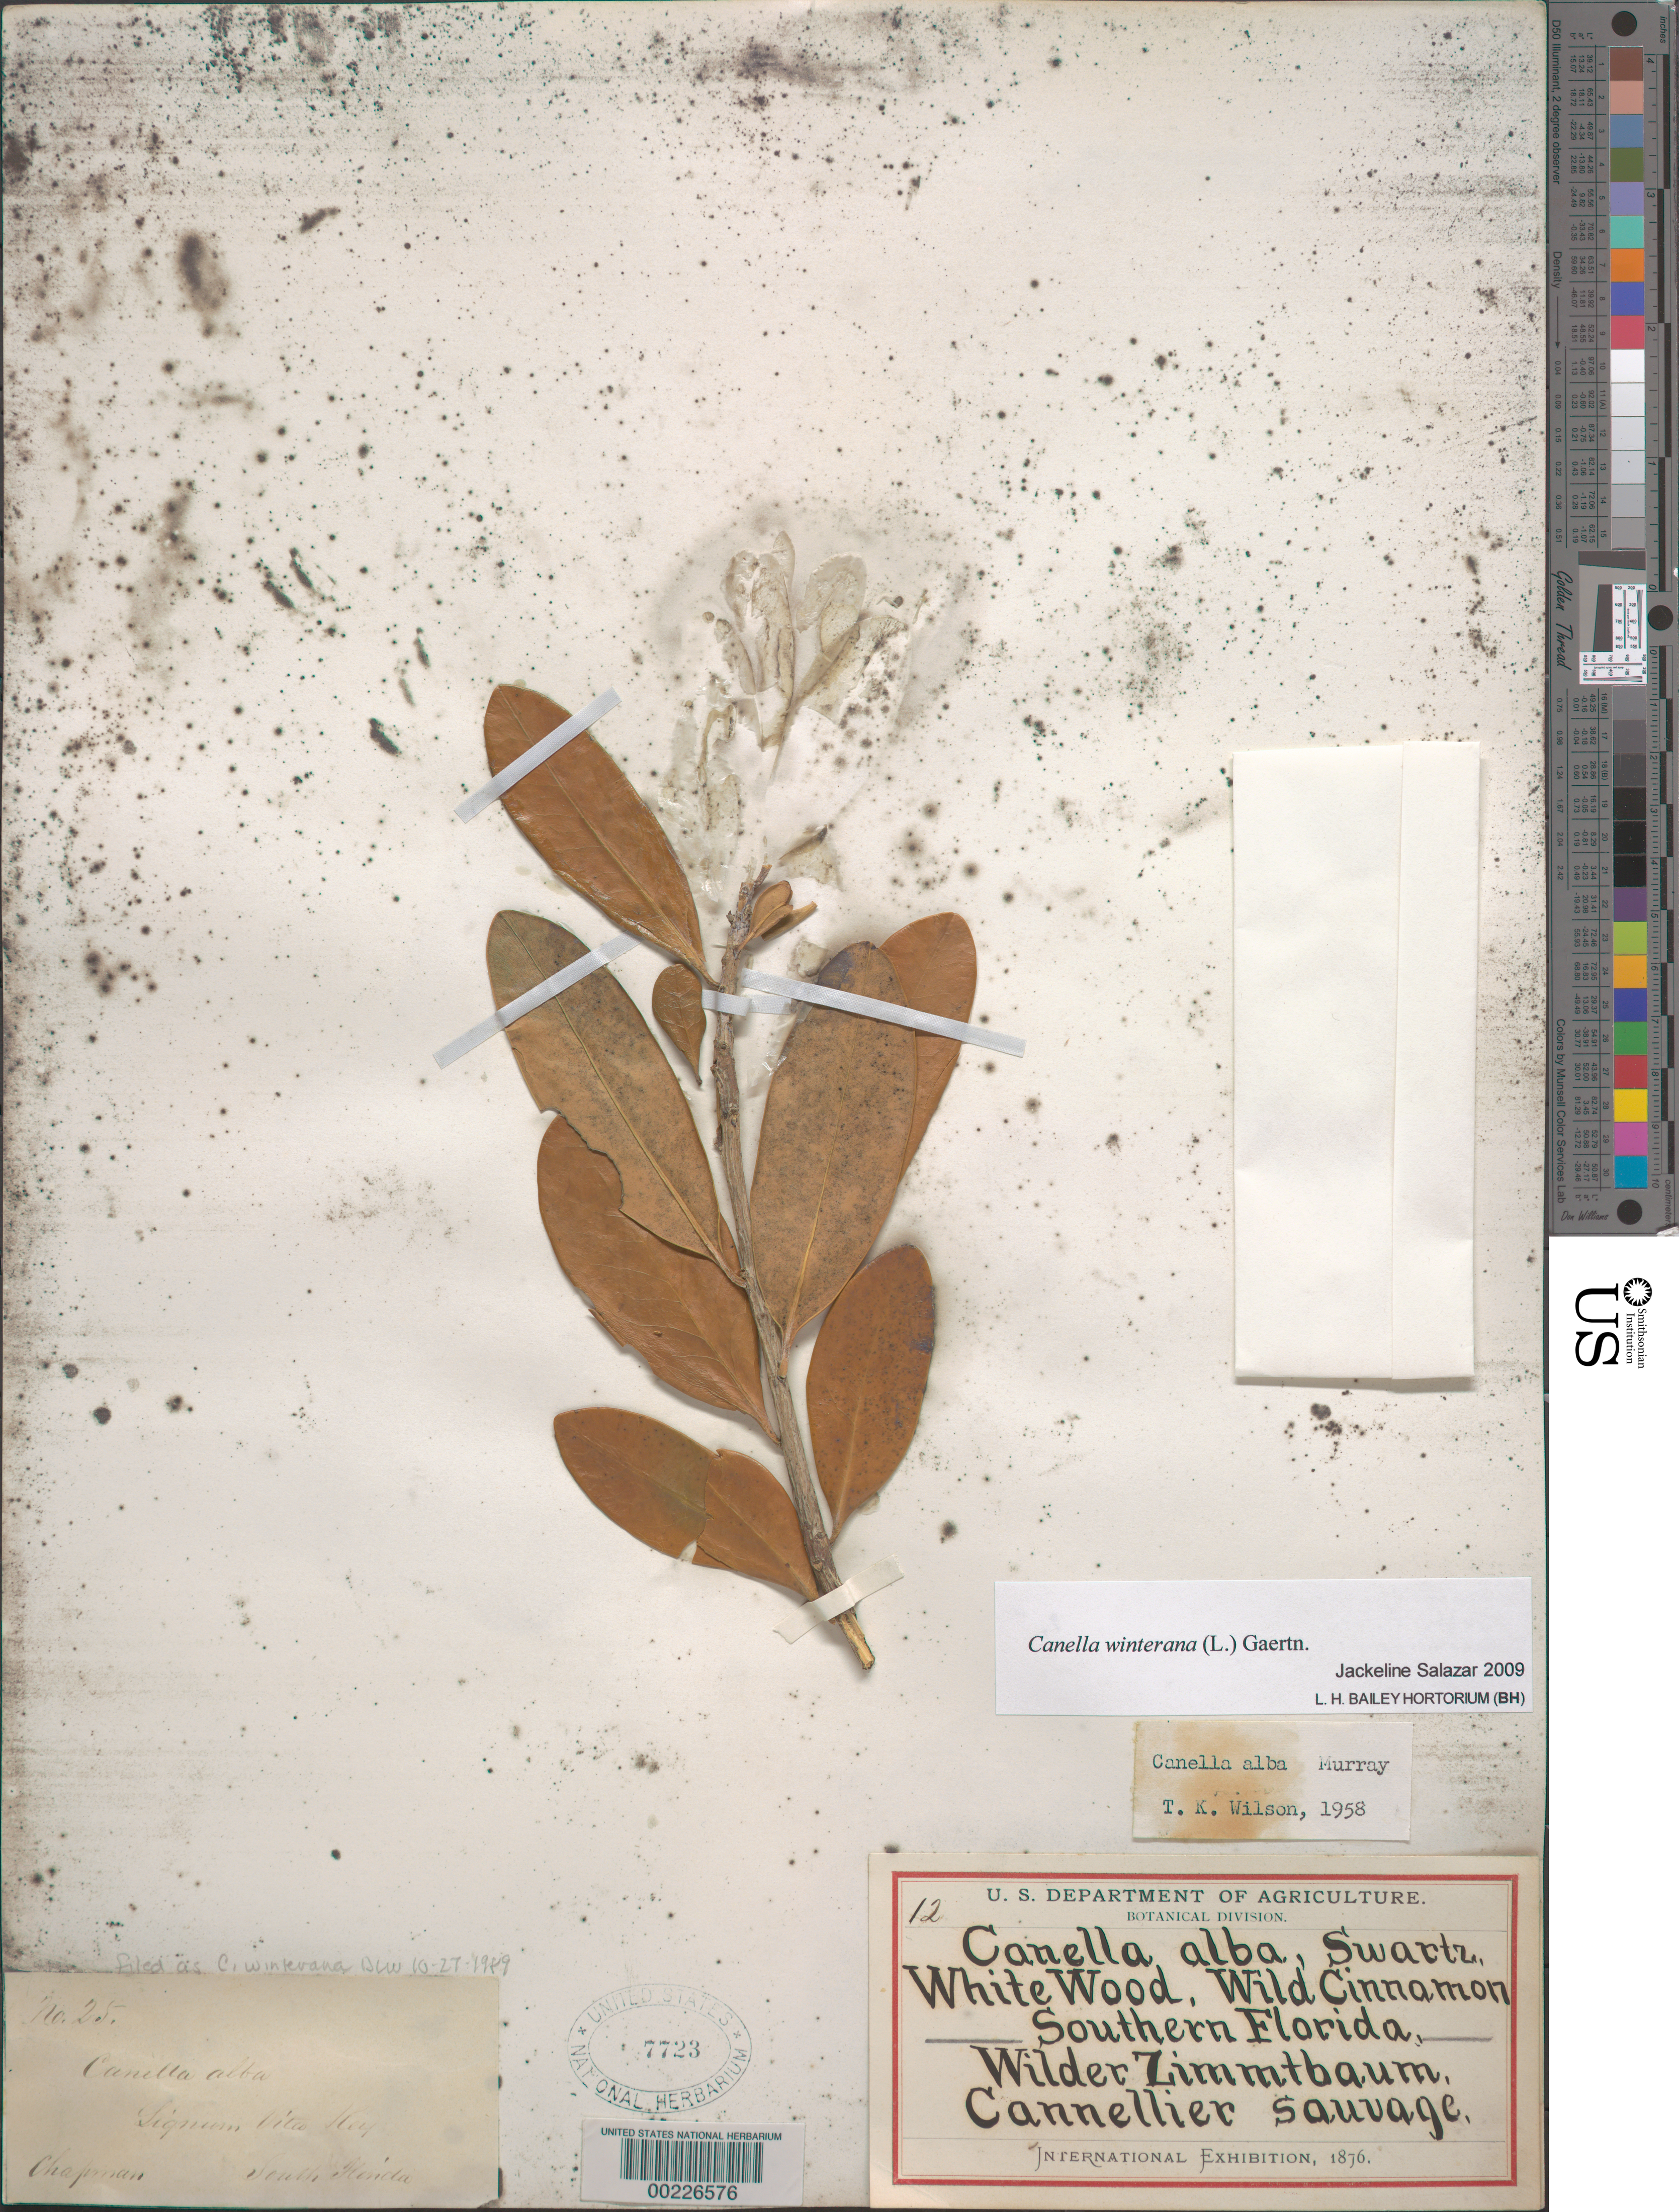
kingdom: Plantae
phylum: Tracheophyta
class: Magnoliopsida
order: Canellales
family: Canellaceae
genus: Canella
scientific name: Canella winterana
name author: (L.) Gaertn.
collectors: A. W. Chapman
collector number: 25 / 12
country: United States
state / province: Florida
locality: Lignum vitae key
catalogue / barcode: US 7723